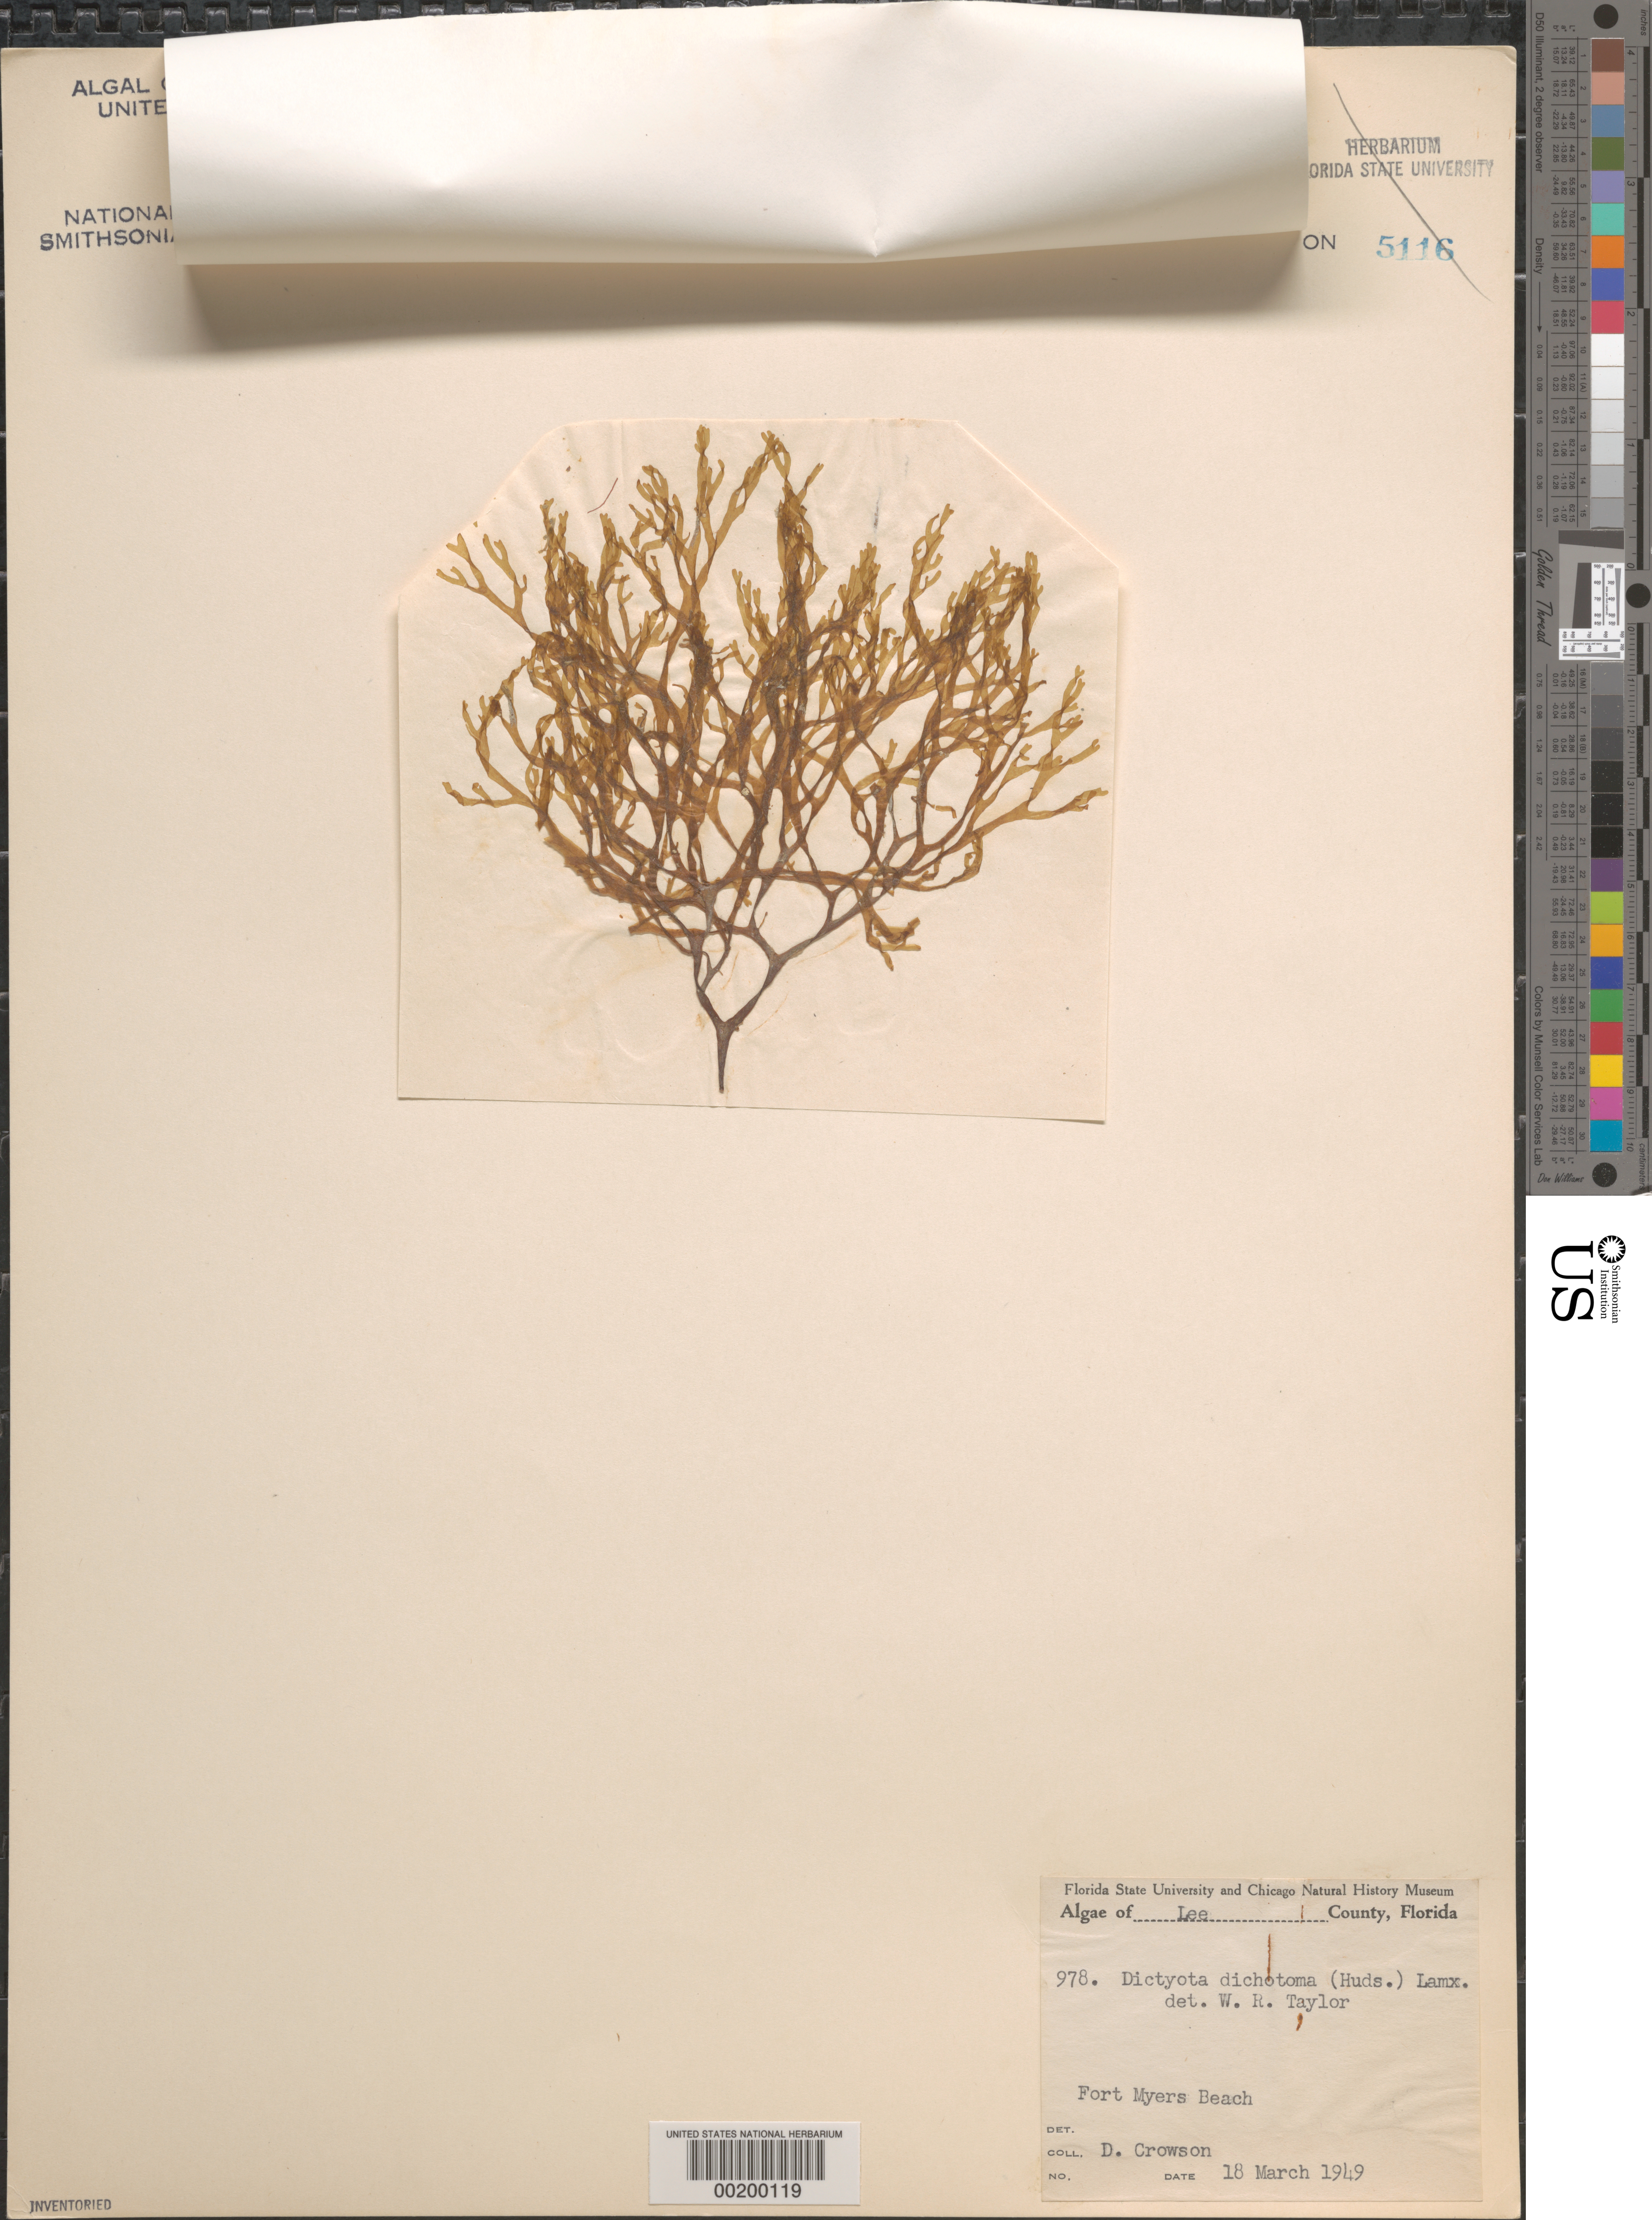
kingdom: Chromista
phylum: Ochrophyta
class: Phaeophyceae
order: Dictyotales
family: Dictyotaceae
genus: Dictyota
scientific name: Dictyota dichotoma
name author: (Huds.) J.V.Lamouroux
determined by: Taylor, William R.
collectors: D. Crowson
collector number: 978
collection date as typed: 18 Mar 1949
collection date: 1949-03-18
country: United States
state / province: Florida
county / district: Lee County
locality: Fort Myers Beach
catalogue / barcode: US 20836